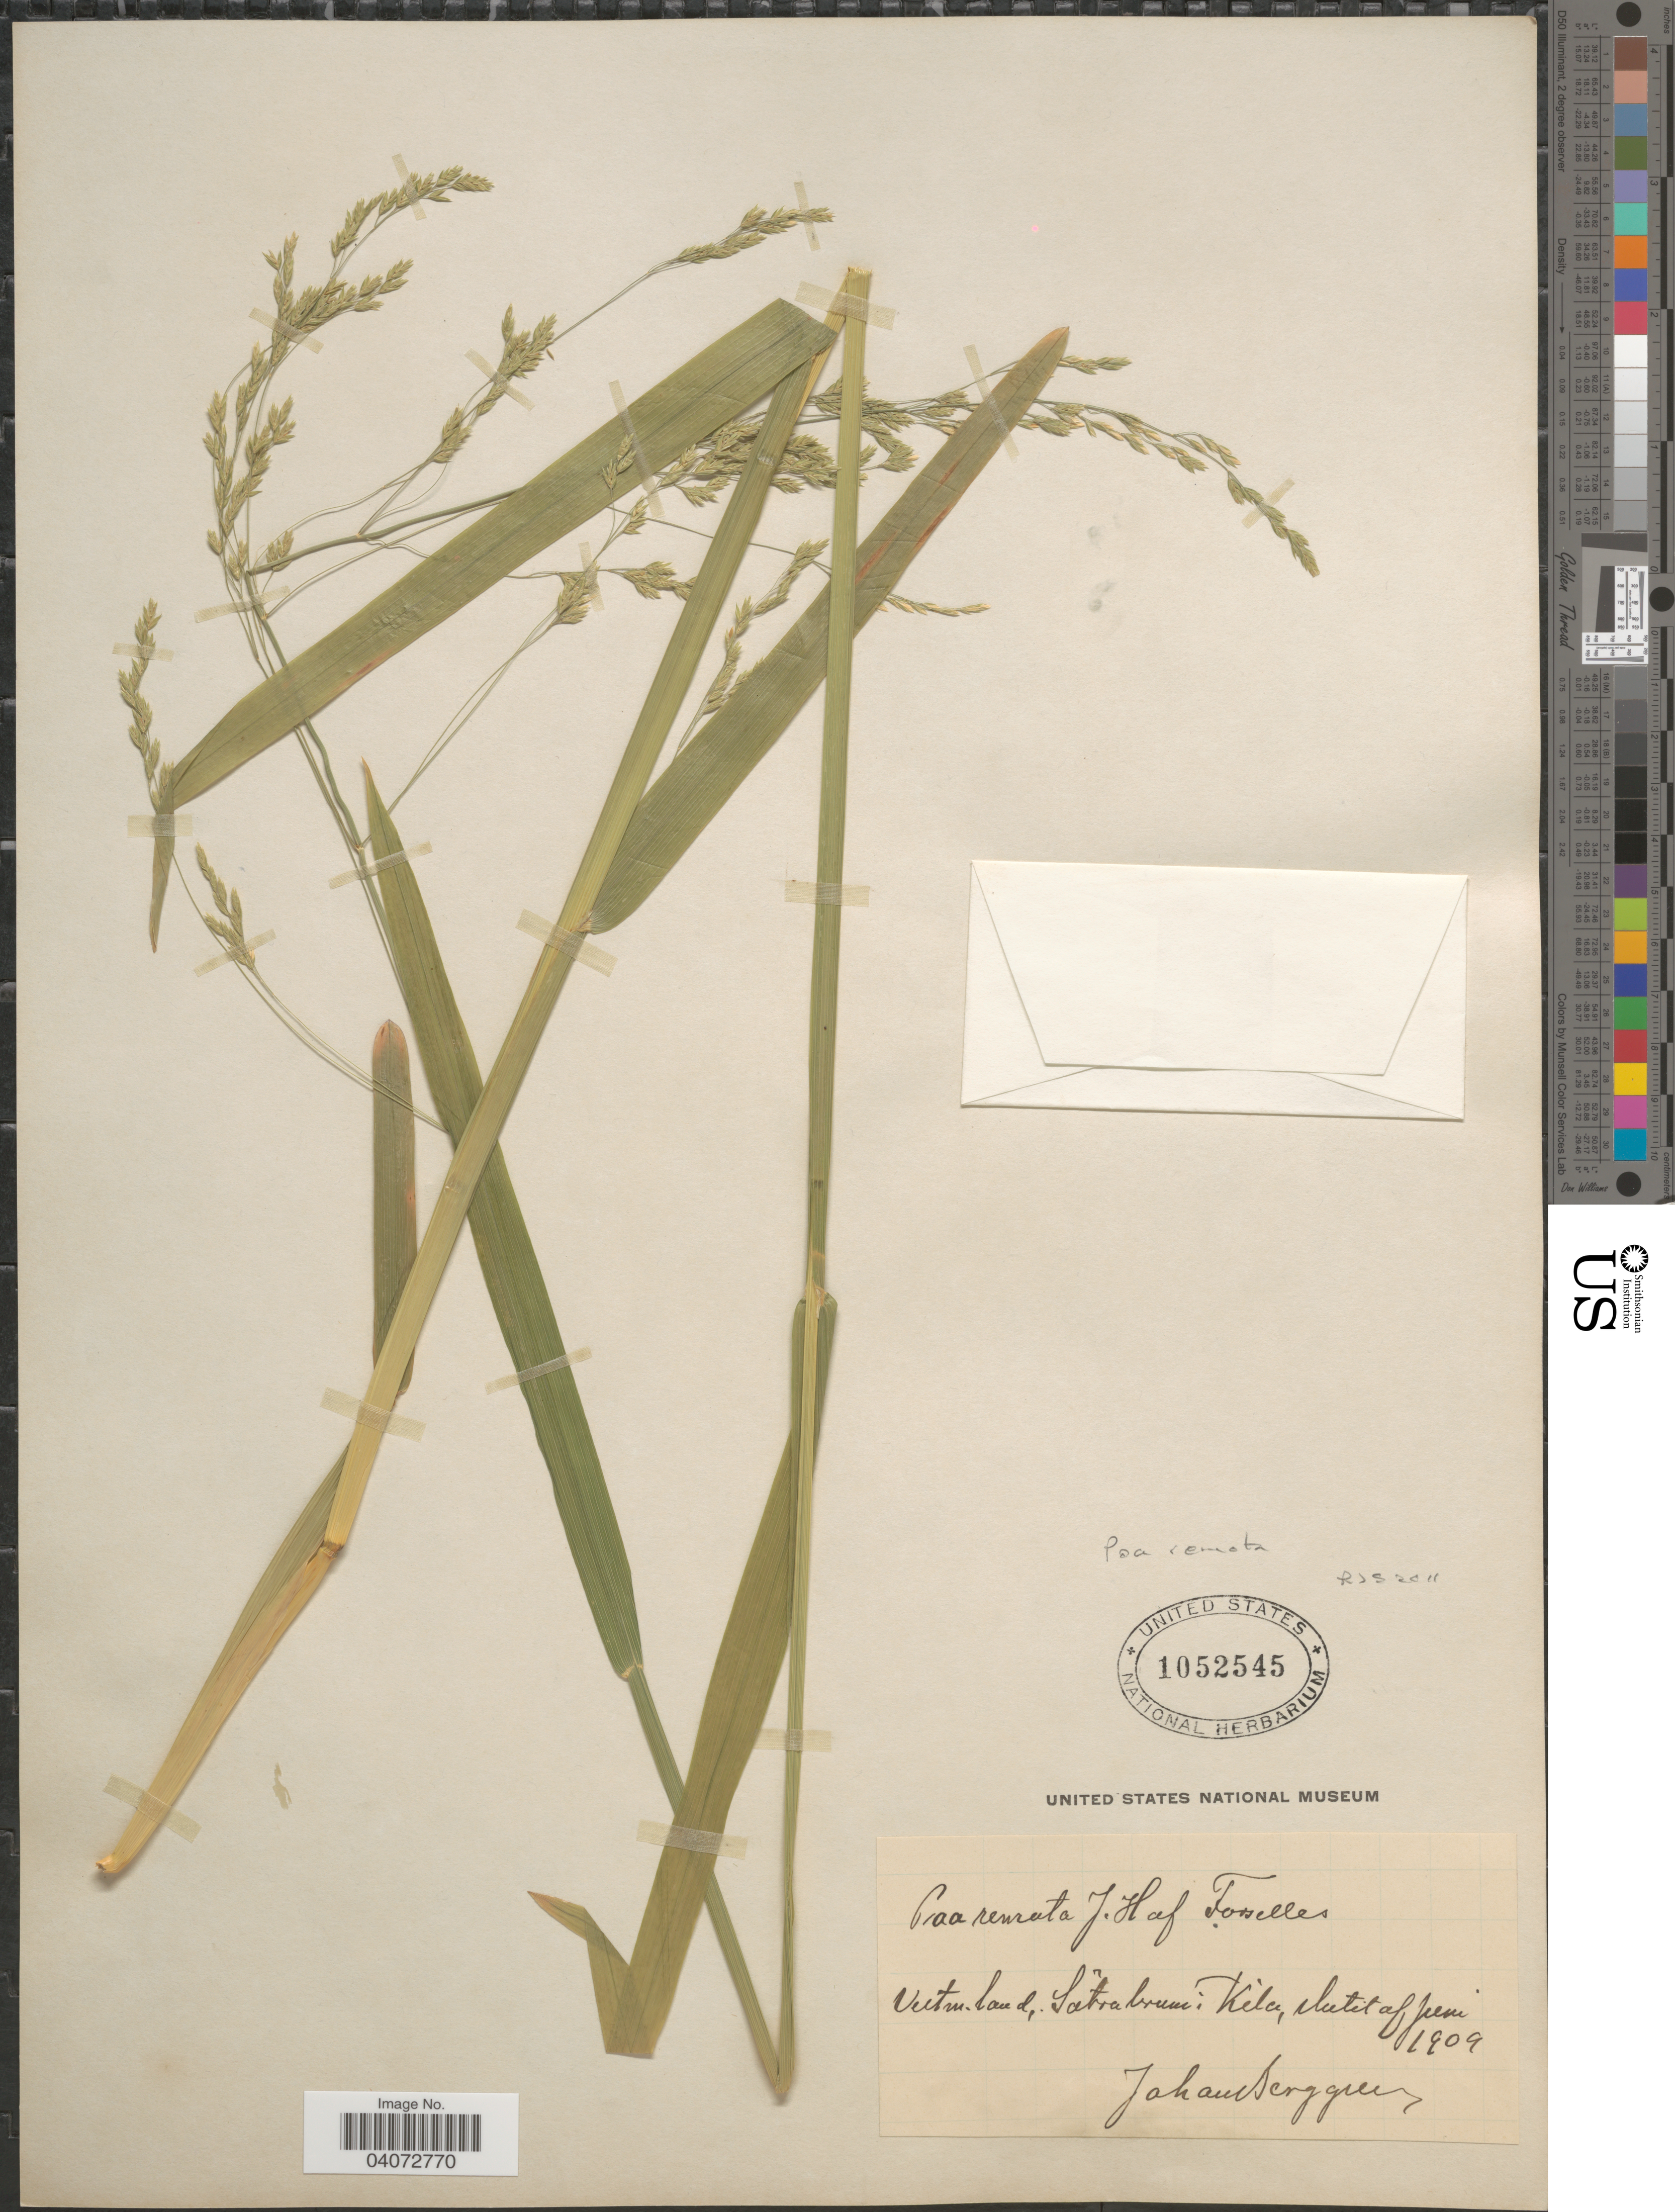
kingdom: Plantae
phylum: Tracheophyta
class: Liliopsida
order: Poales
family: Poaceae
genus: Poa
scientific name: Poa remota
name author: Forselles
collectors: J. Berggren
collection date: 1909-06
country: Sweden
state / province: Vastmanland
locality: Satra brunn, Kila.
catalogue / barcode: US 1052545